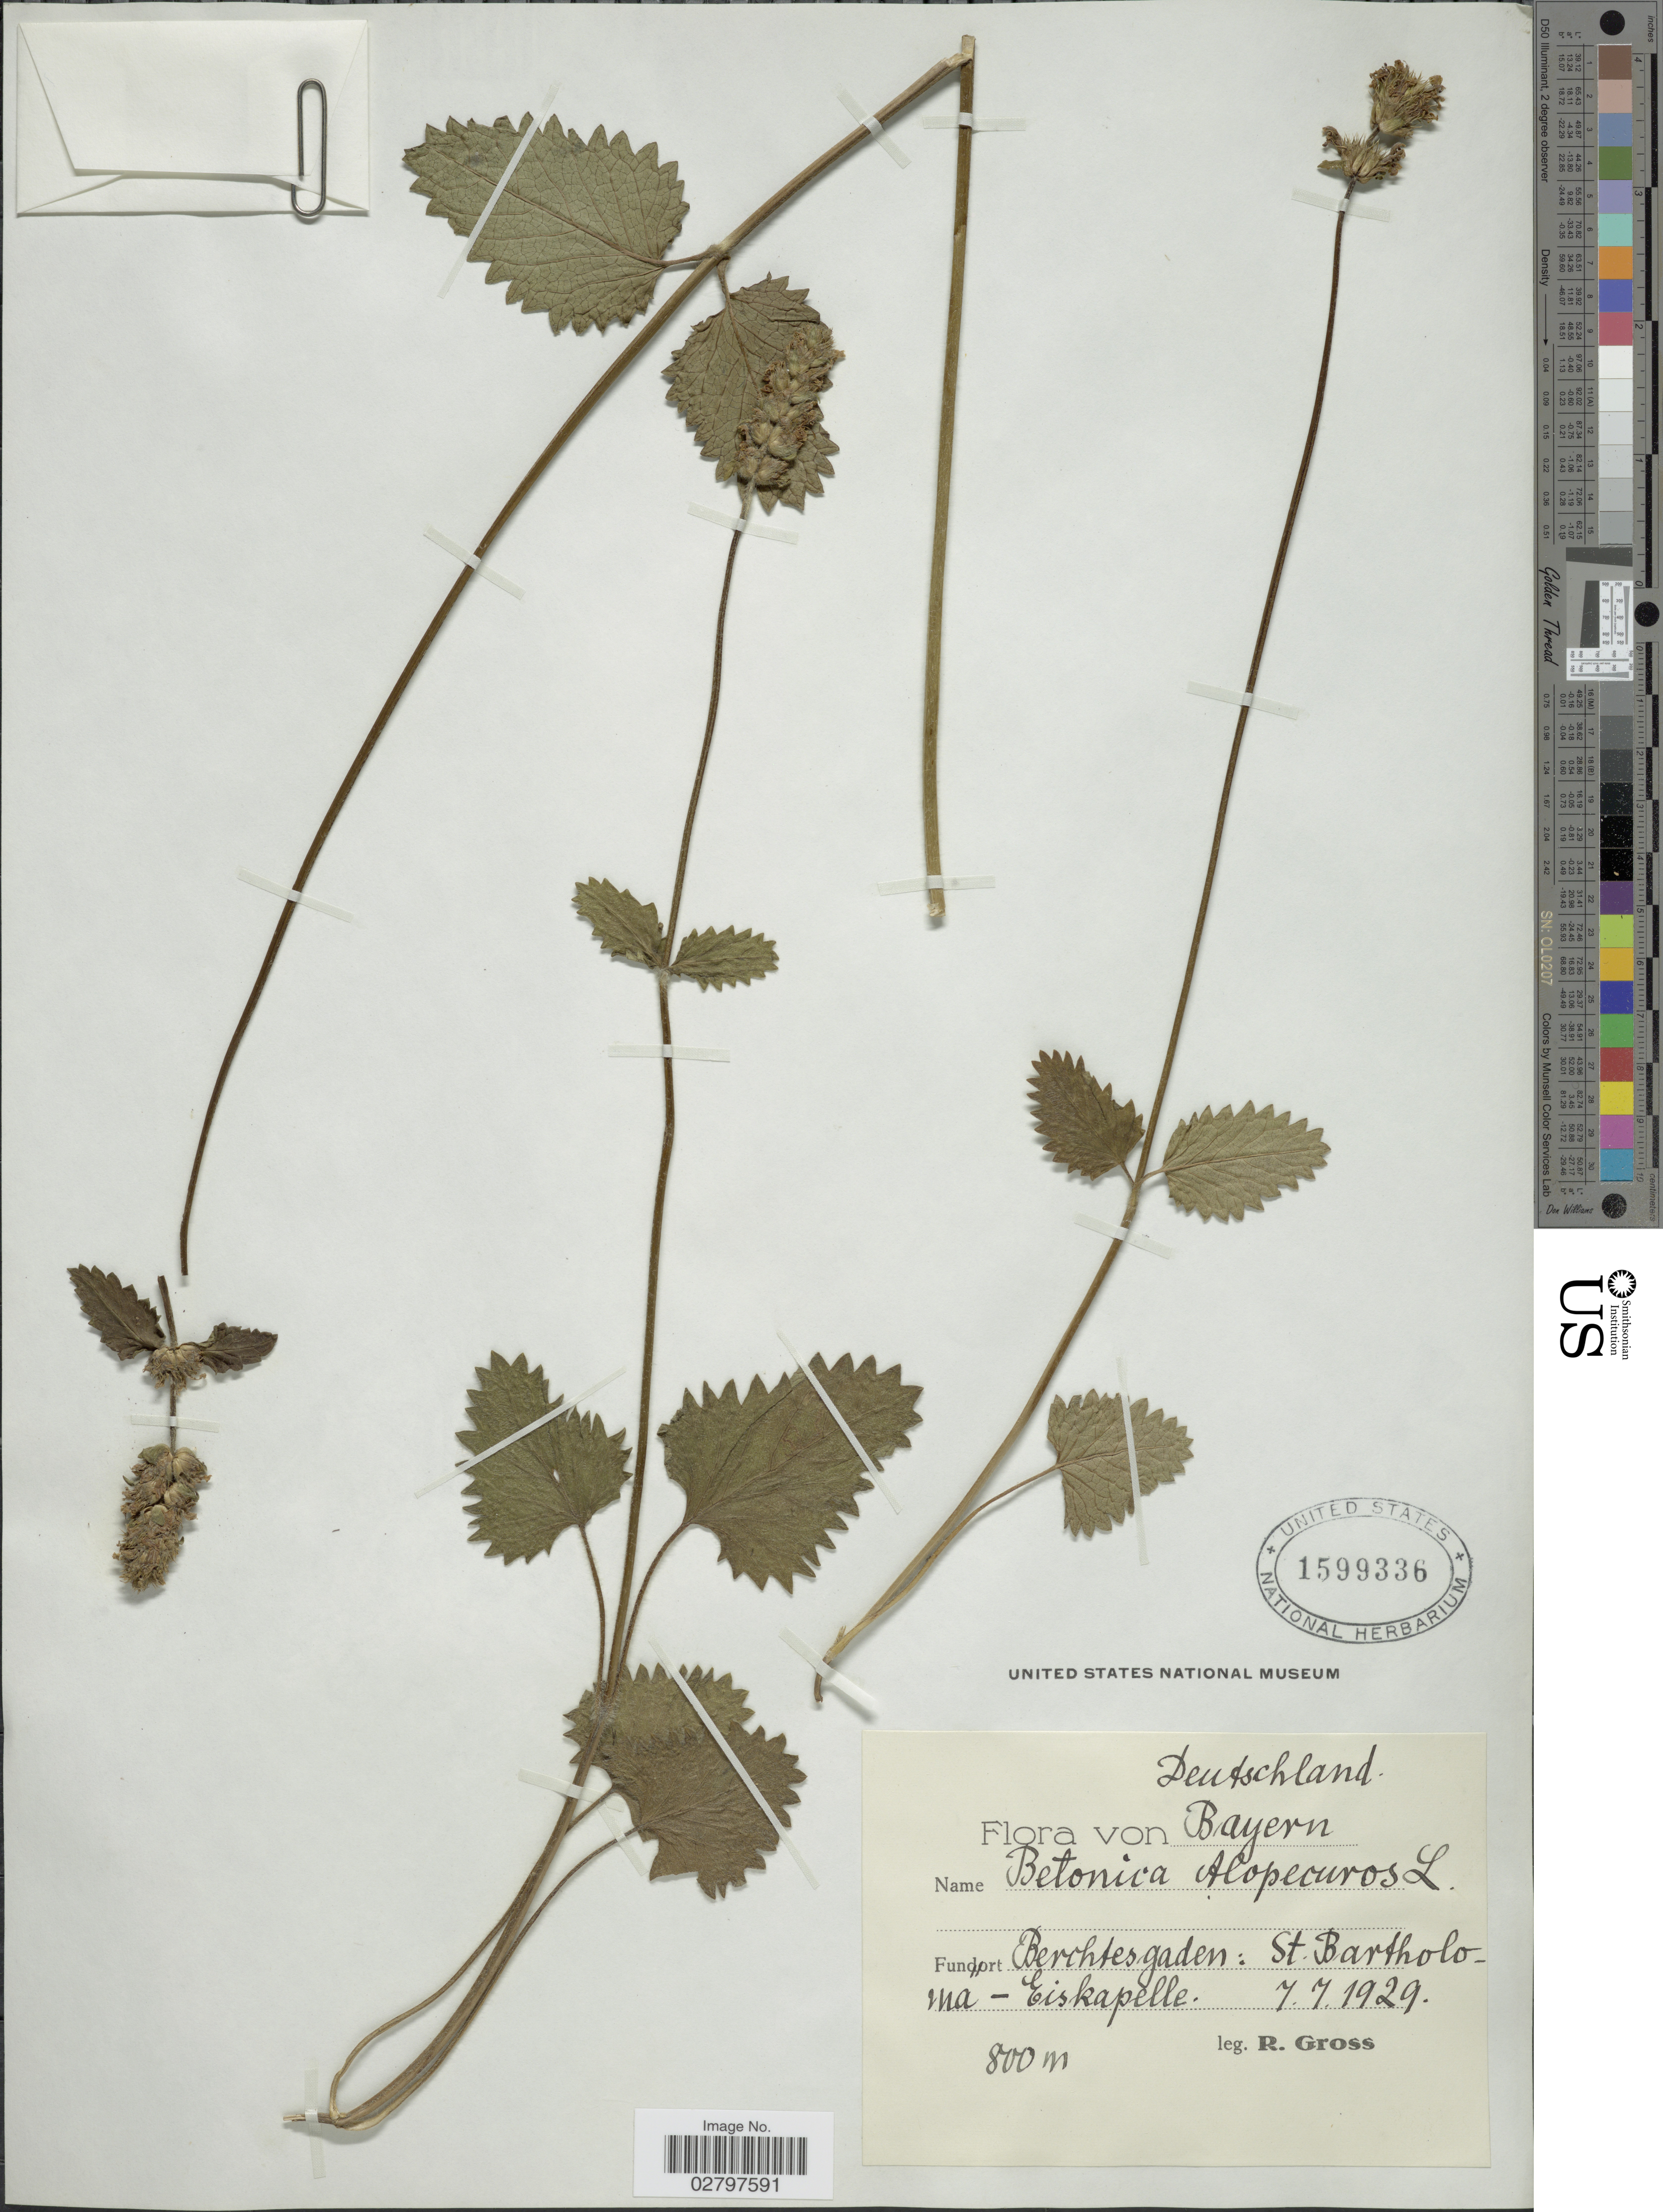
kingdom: Plantae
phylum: Tracheophyta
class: Magnoliopsida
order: Lamiales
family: Lamiaceae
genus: Stachys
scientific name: Stachys alopecuros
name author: (L.) Benth.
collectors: R. Gross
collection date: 1929-07-07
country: Germany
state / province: Bayern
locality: Berchtesgaden: St. Bartholoma-Eliskapelle.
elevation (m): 800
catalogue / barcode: US 1599336